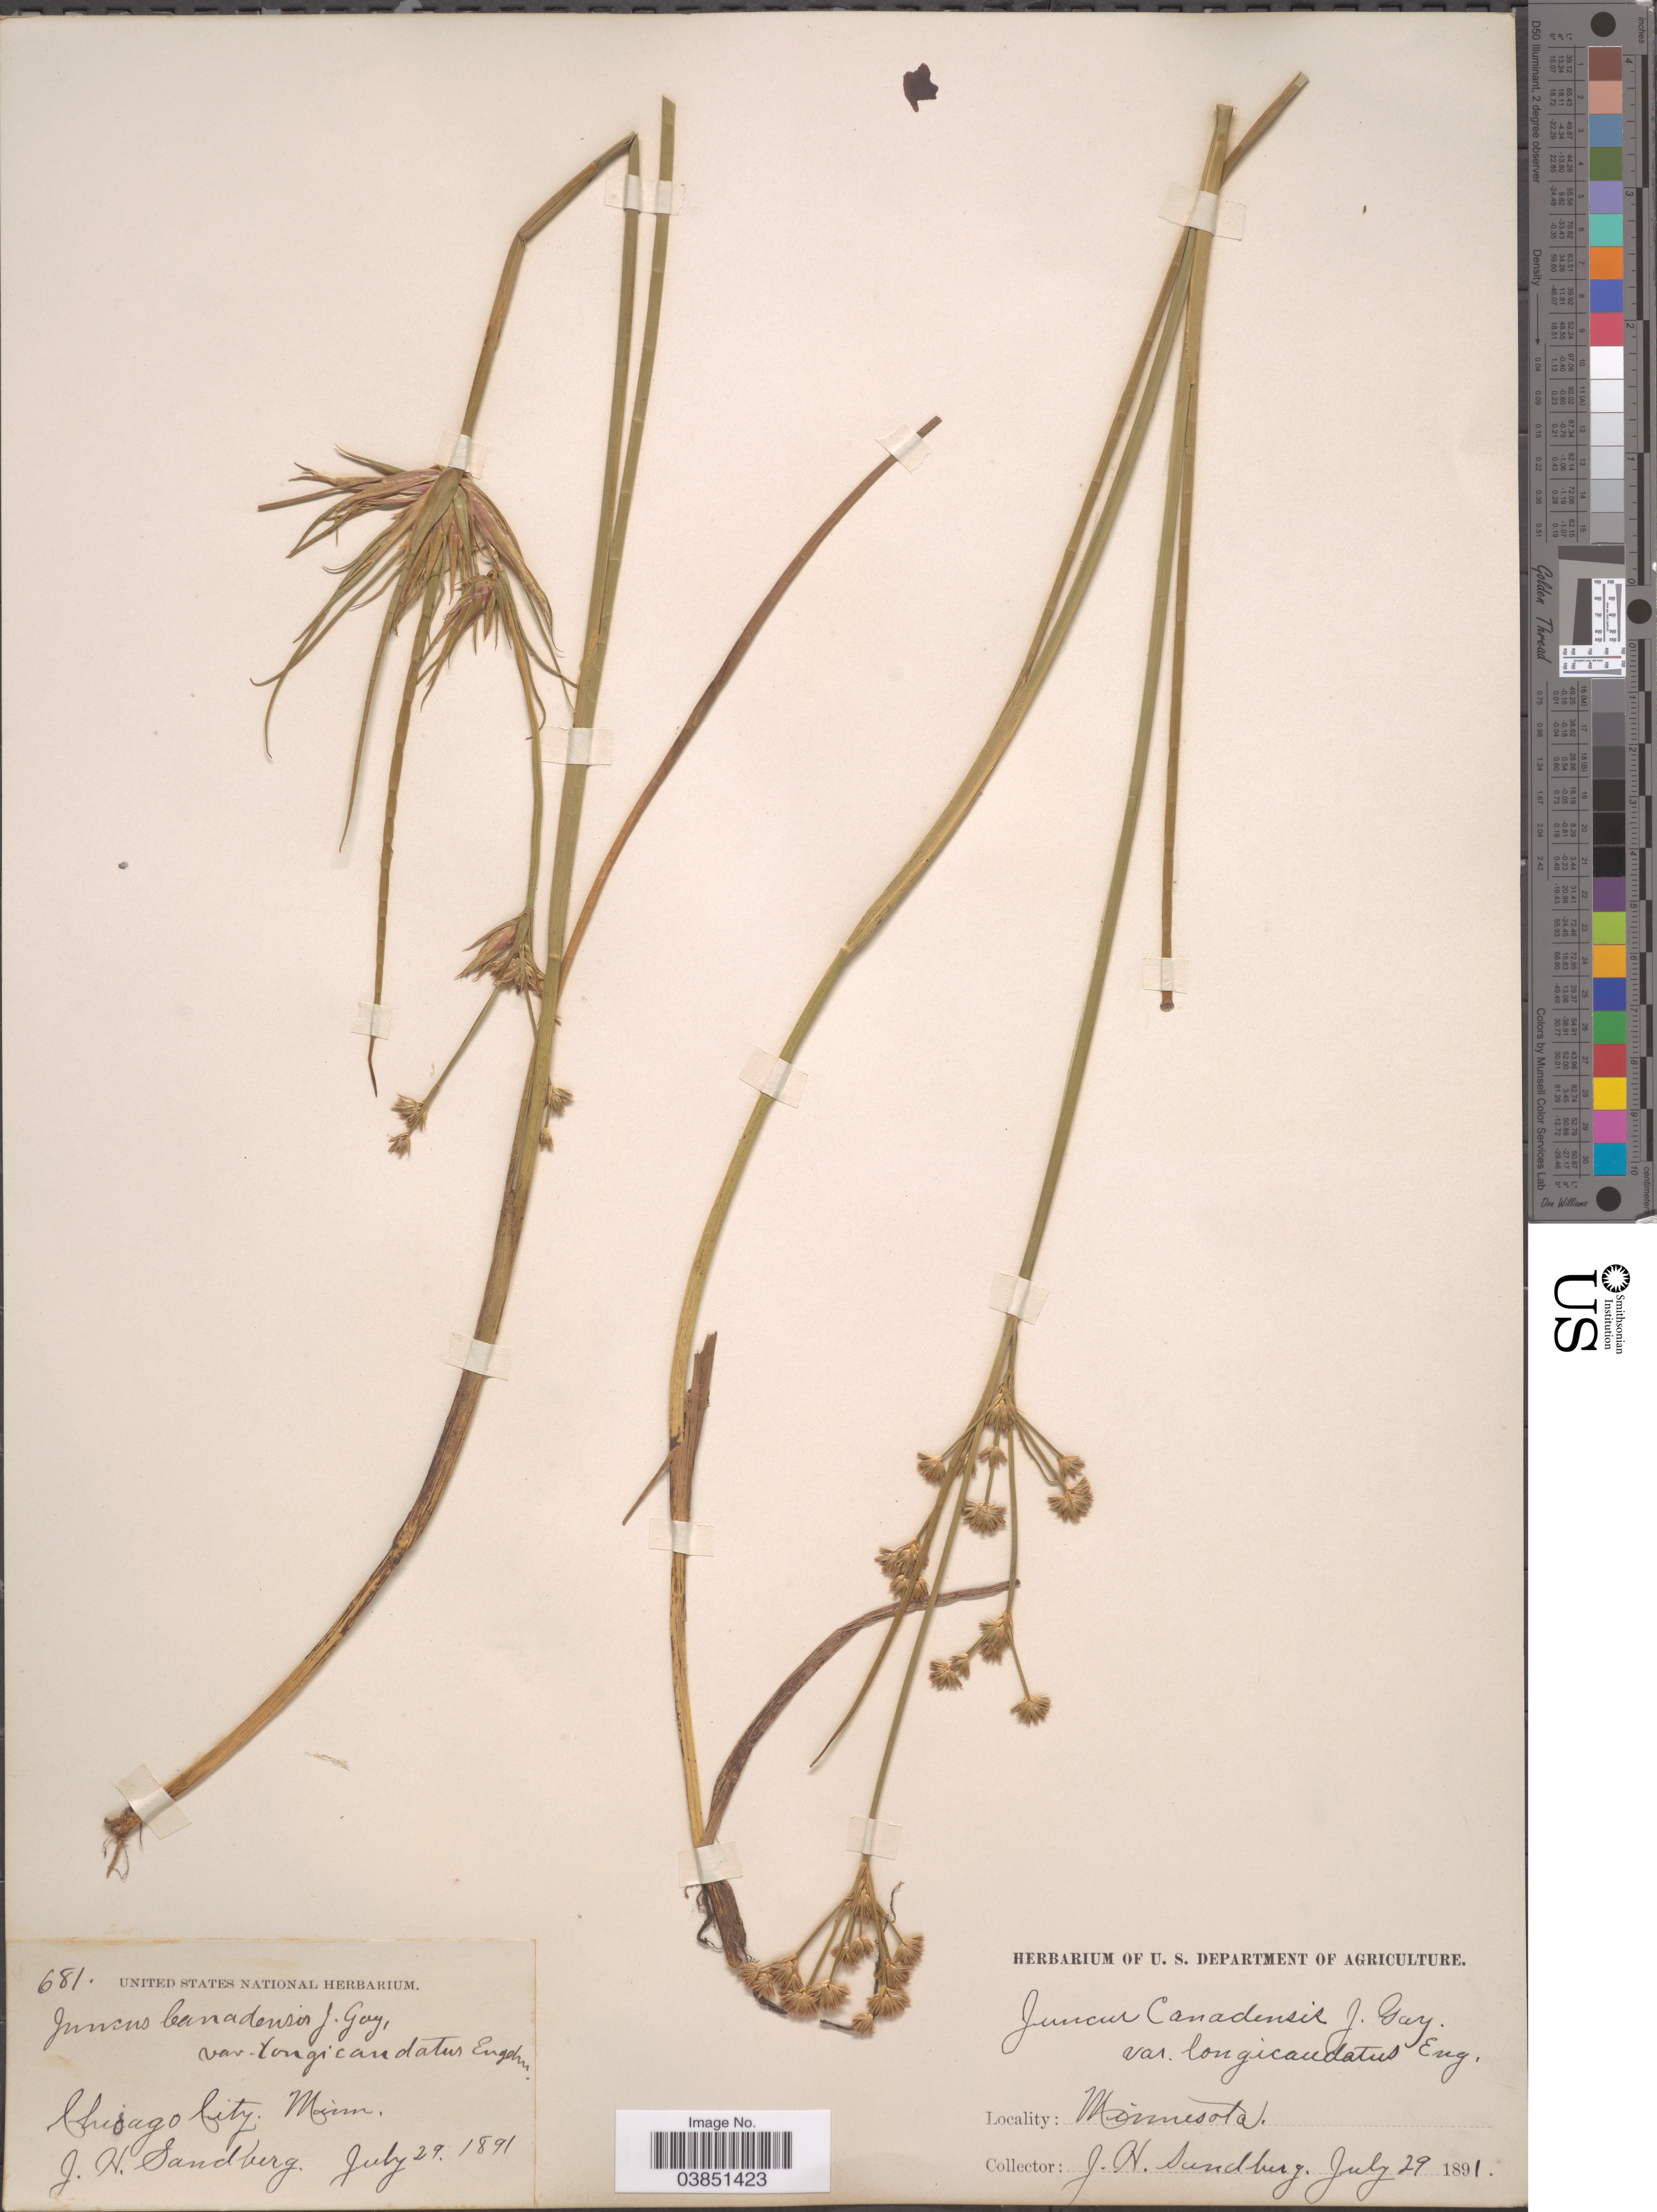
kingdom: Plantae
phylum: Tracheophyta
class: Liliopsida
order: Poales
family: Juncaceae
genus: Juncus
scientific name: Juncus canadensis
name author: J. Gay ex Laharpe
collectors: J. Sandburg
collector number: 681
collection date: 1891-07-29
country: United States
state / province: Minnesota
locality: Chicago City.